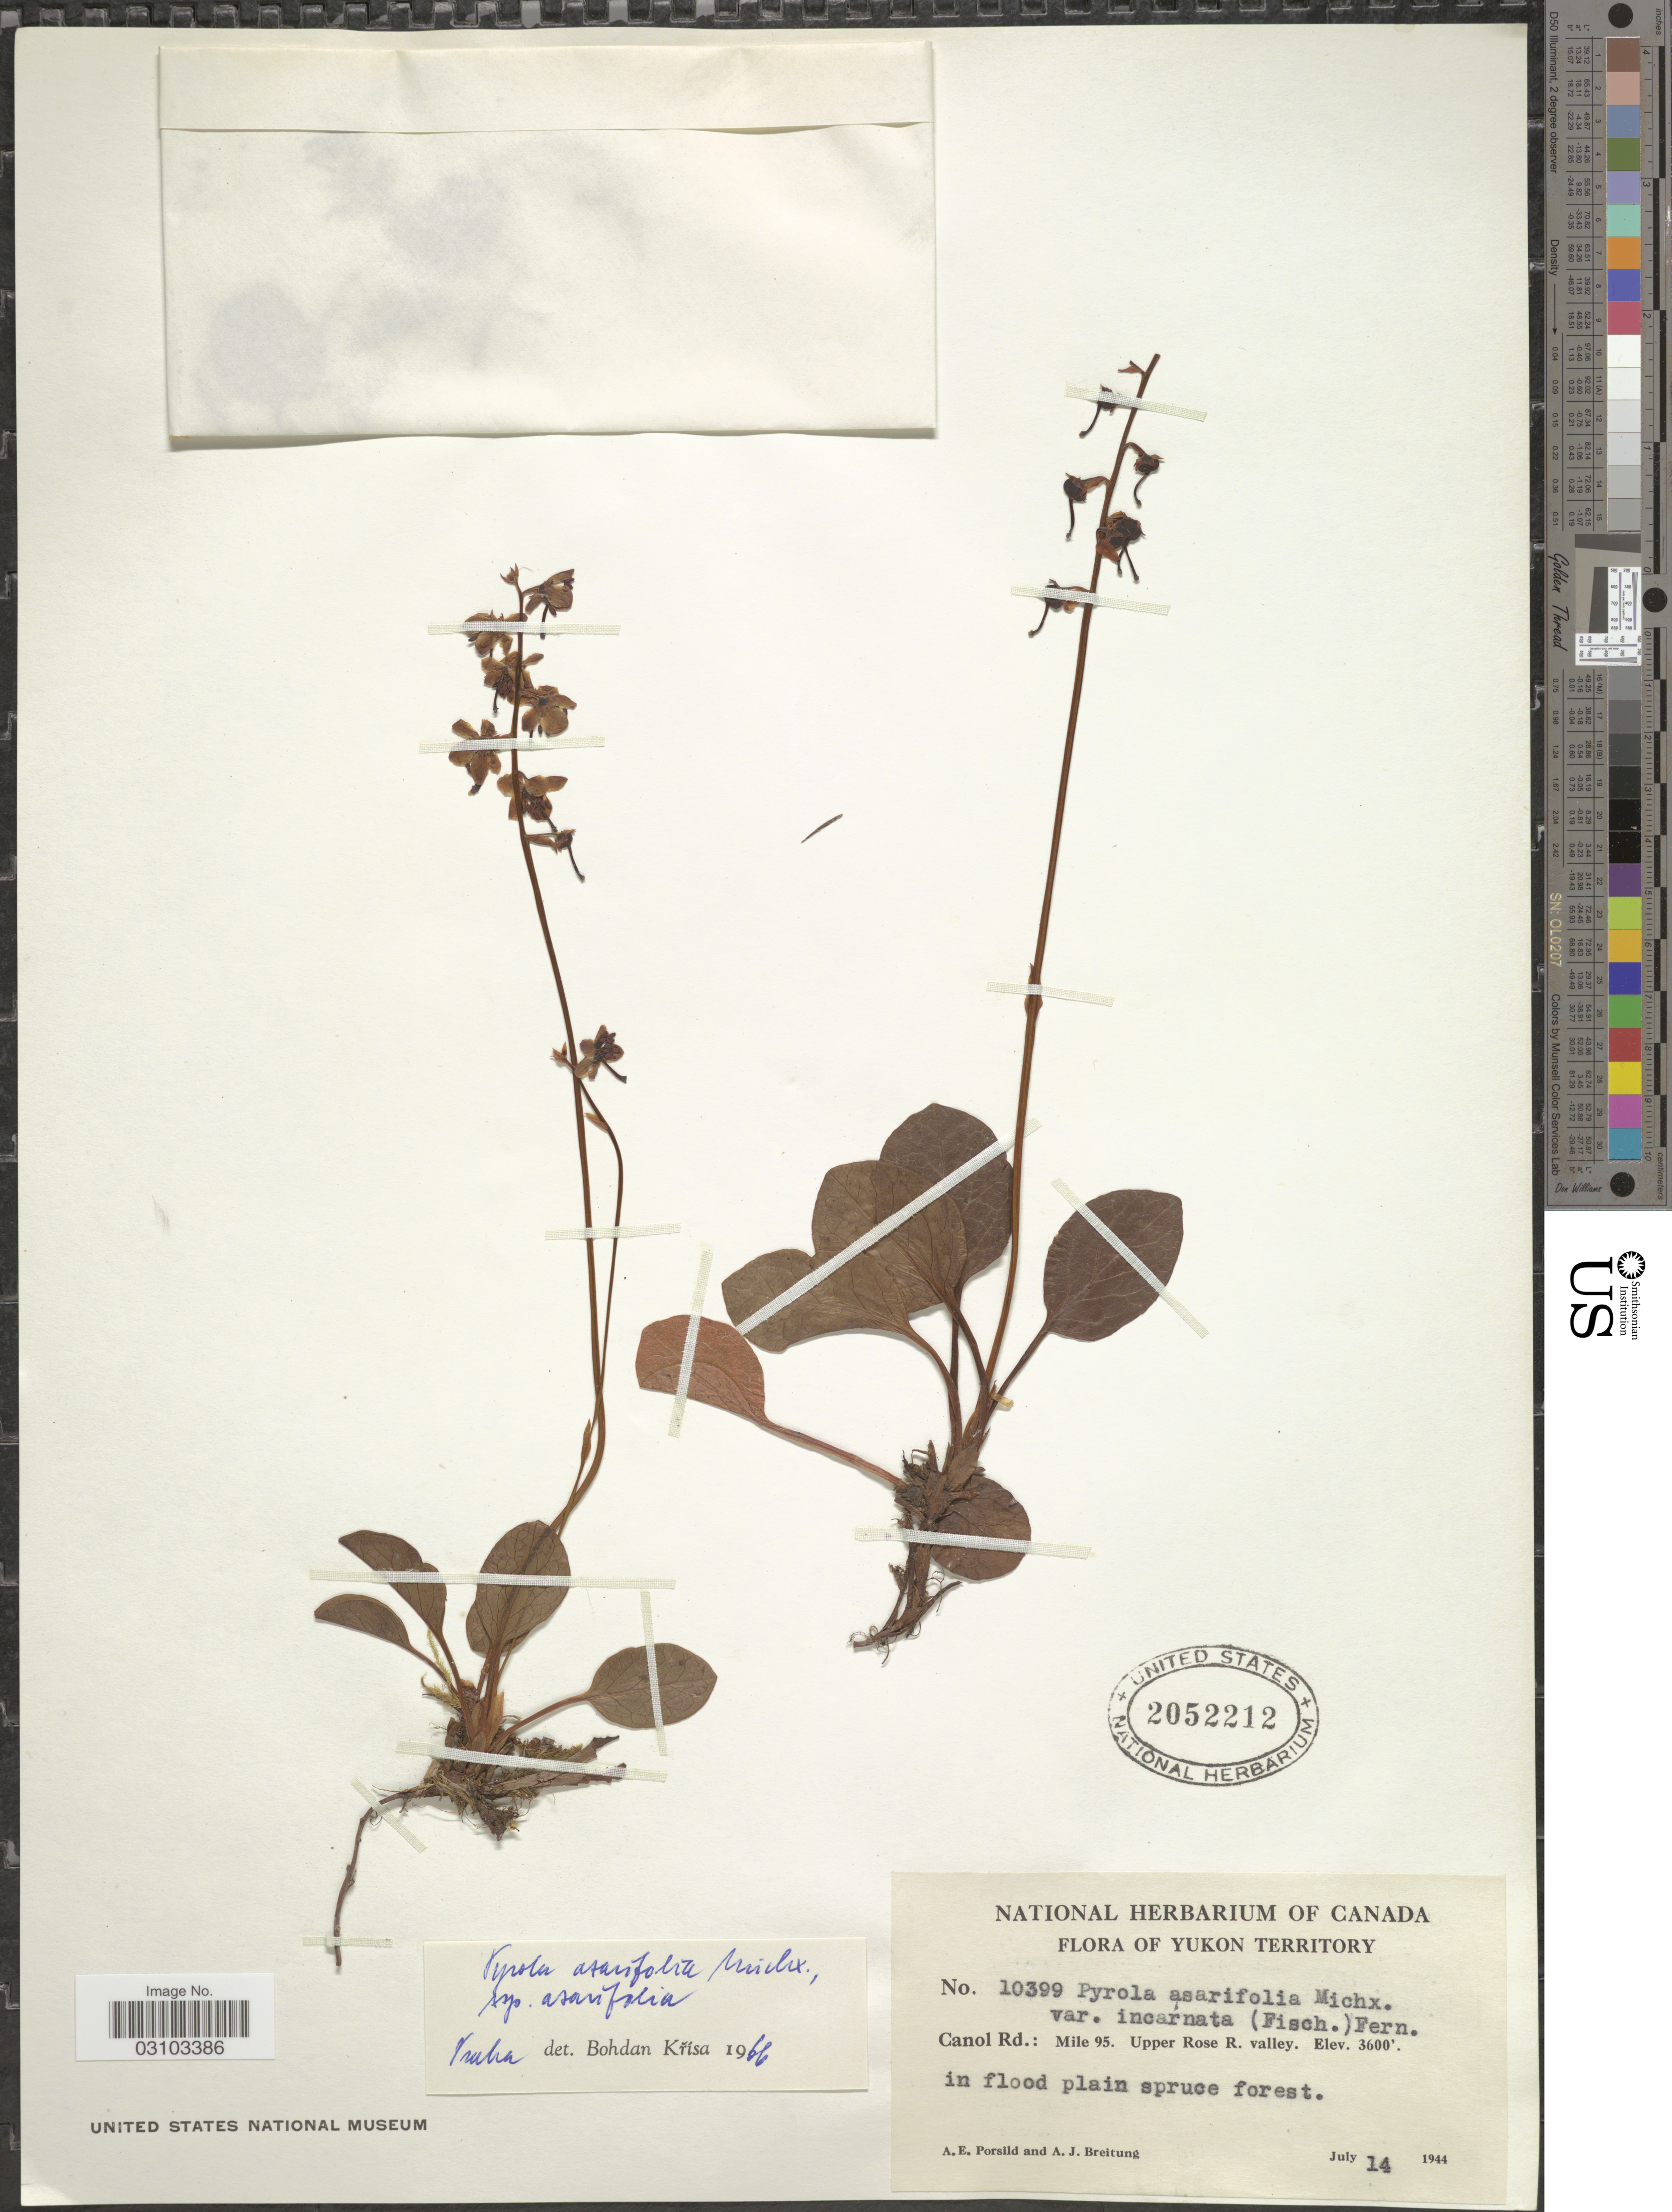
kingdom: Plantae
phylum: Tracheophyta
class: Magnoliopsida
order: Ericales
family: Ericaceae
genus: Pyrola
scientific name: Pyrola asarifolia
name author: Michx.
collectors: A. E. Porsild & A. Breitung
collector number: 10399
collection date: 1944-07-14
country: Canada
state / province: Yukon Territory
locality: Canol Rd.: Mile 95. Upper Rose R. valley.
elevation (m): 1097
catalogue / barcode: US 2052212